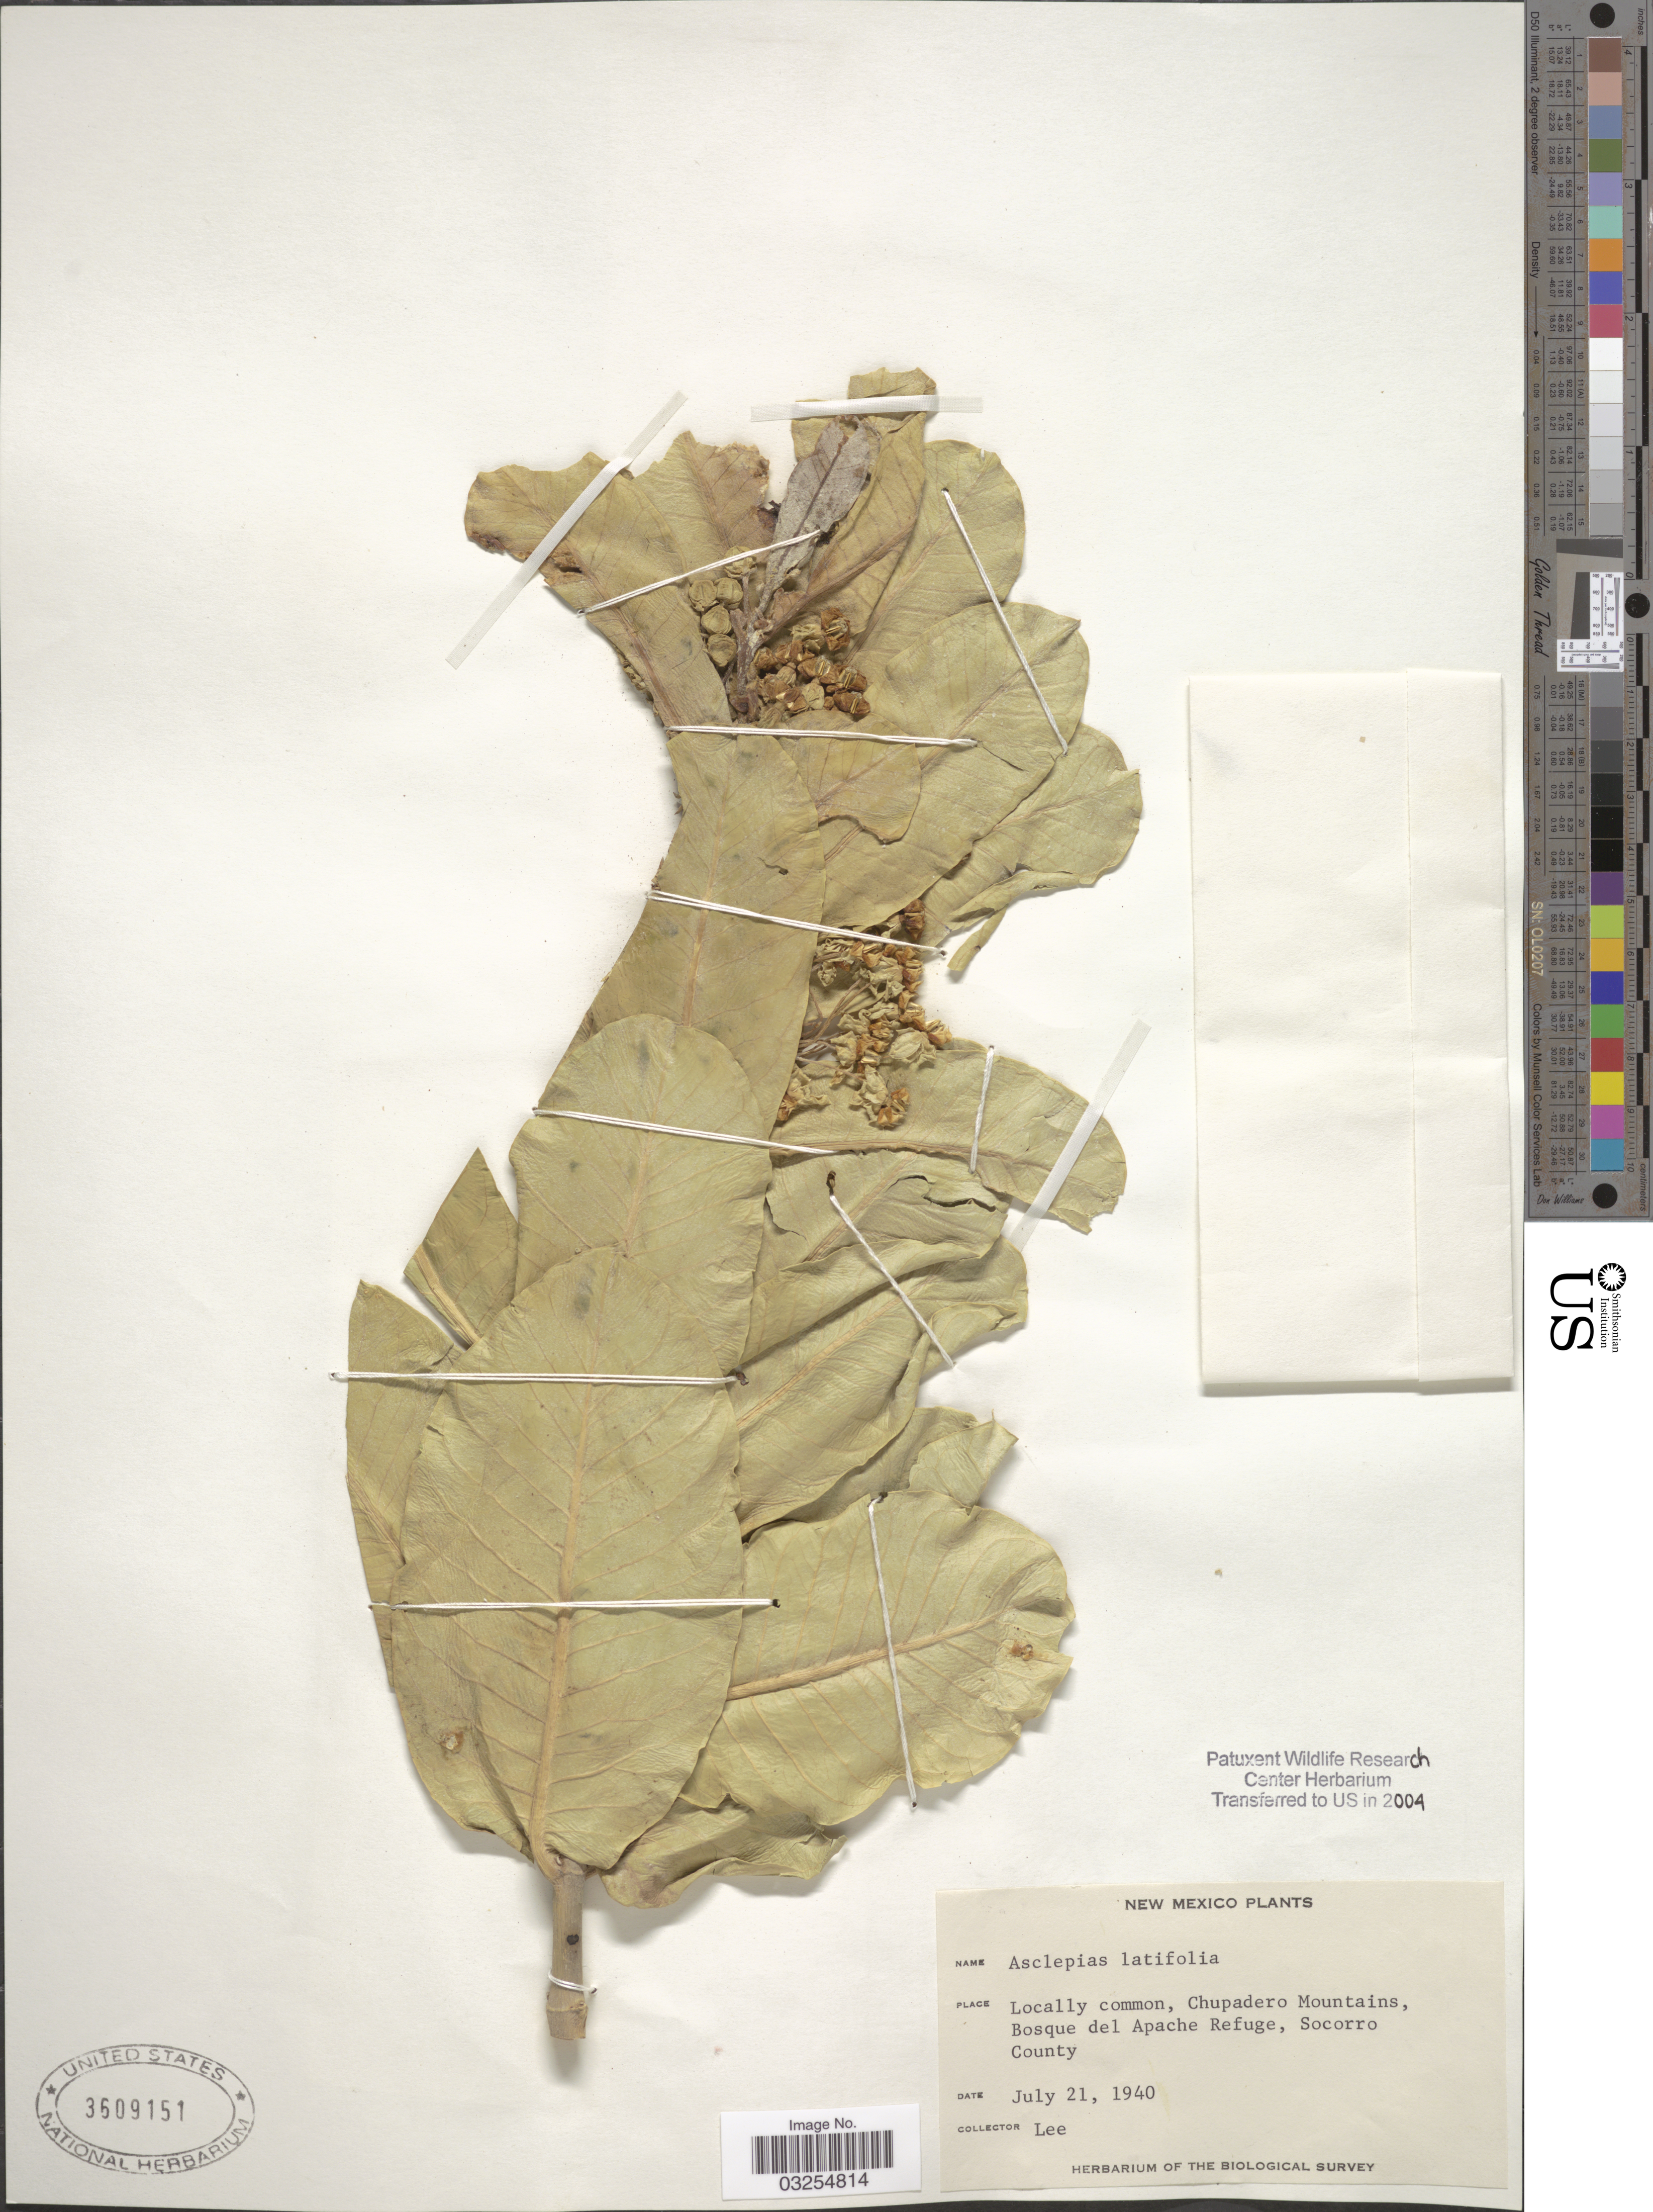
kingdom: Plantae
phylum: Tracheophyta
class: Magnoliopsida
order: Gentianales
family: Apocynaceae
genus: Asclepias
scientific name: Asclepias latifolia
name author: Torr.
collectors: -. Lee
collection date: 1940-07-21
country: United States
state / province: New Mexico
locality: Locally common, Chupadero Mountains, Bosque del Apache Refuge, Socorro County.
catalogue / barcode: US 3609151